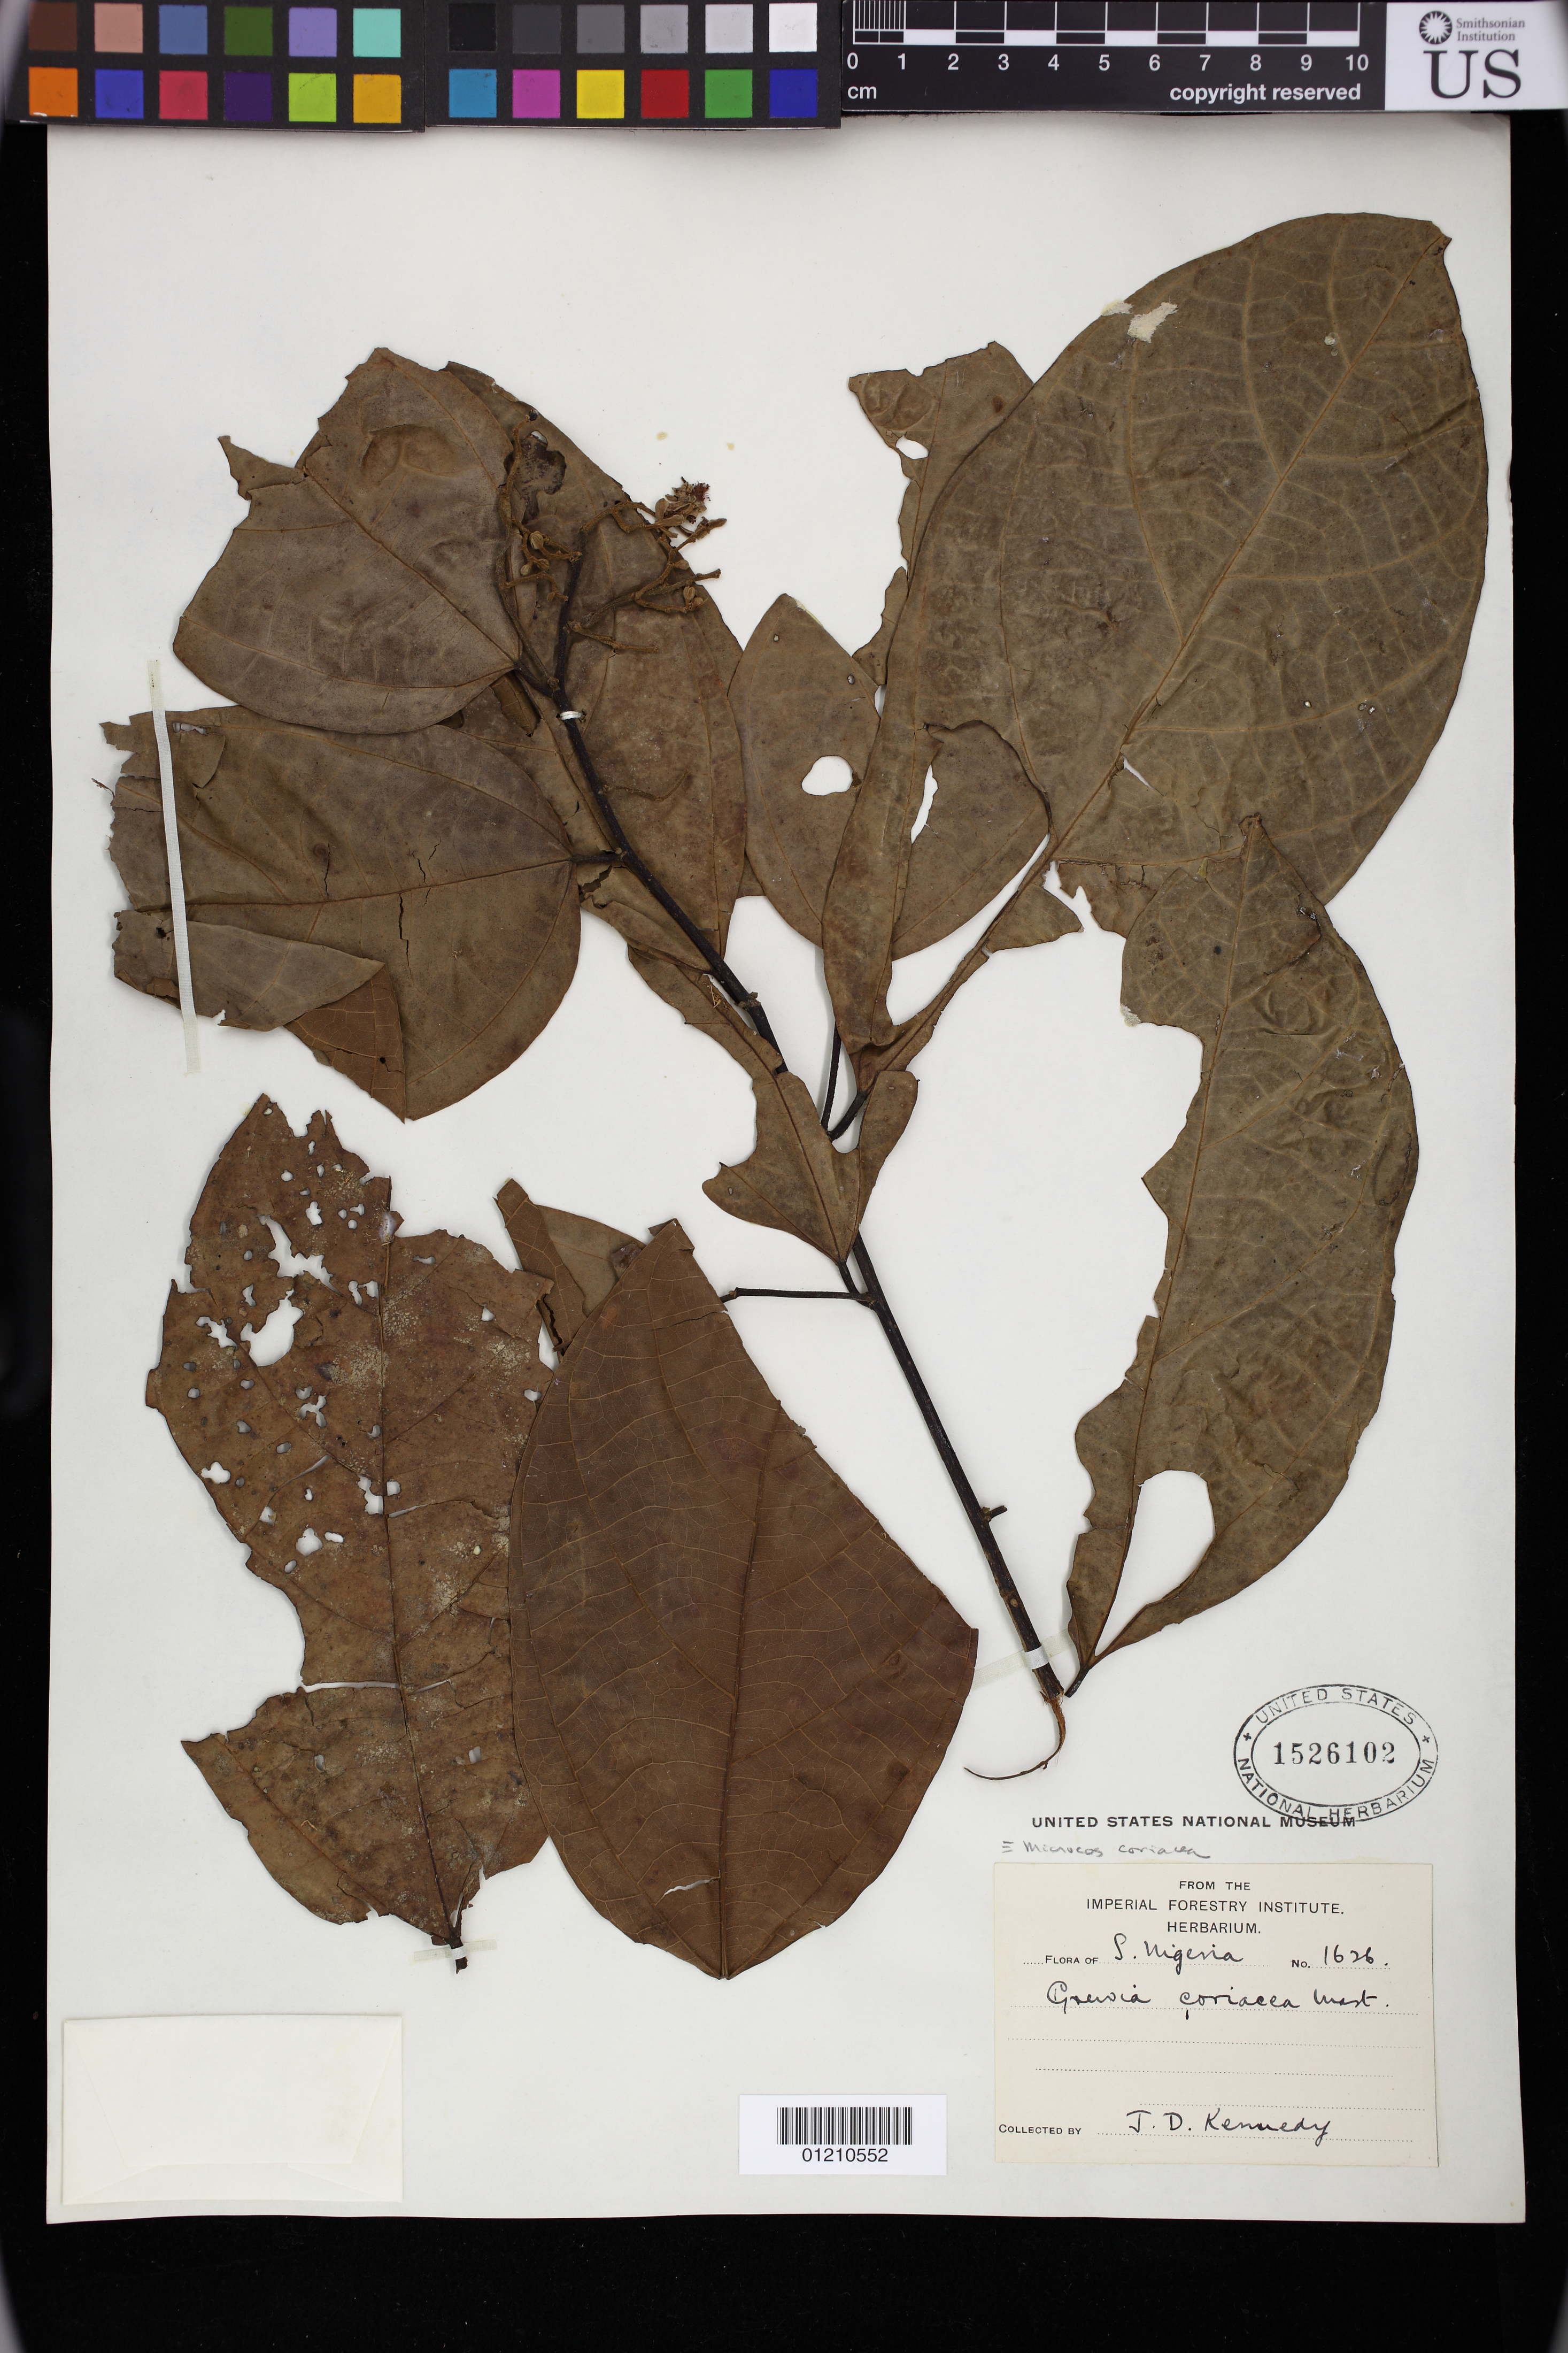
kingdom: Plantae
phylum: Tracheophyta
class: Magnoliopsida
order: Malvales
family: Malvaceae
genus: Microcos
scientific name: Microcos coriacea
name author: (Mast.) Burret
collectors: J. D. Kennedy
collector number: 1626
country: Nigeria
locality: South nigeria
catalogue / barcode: US 1526102